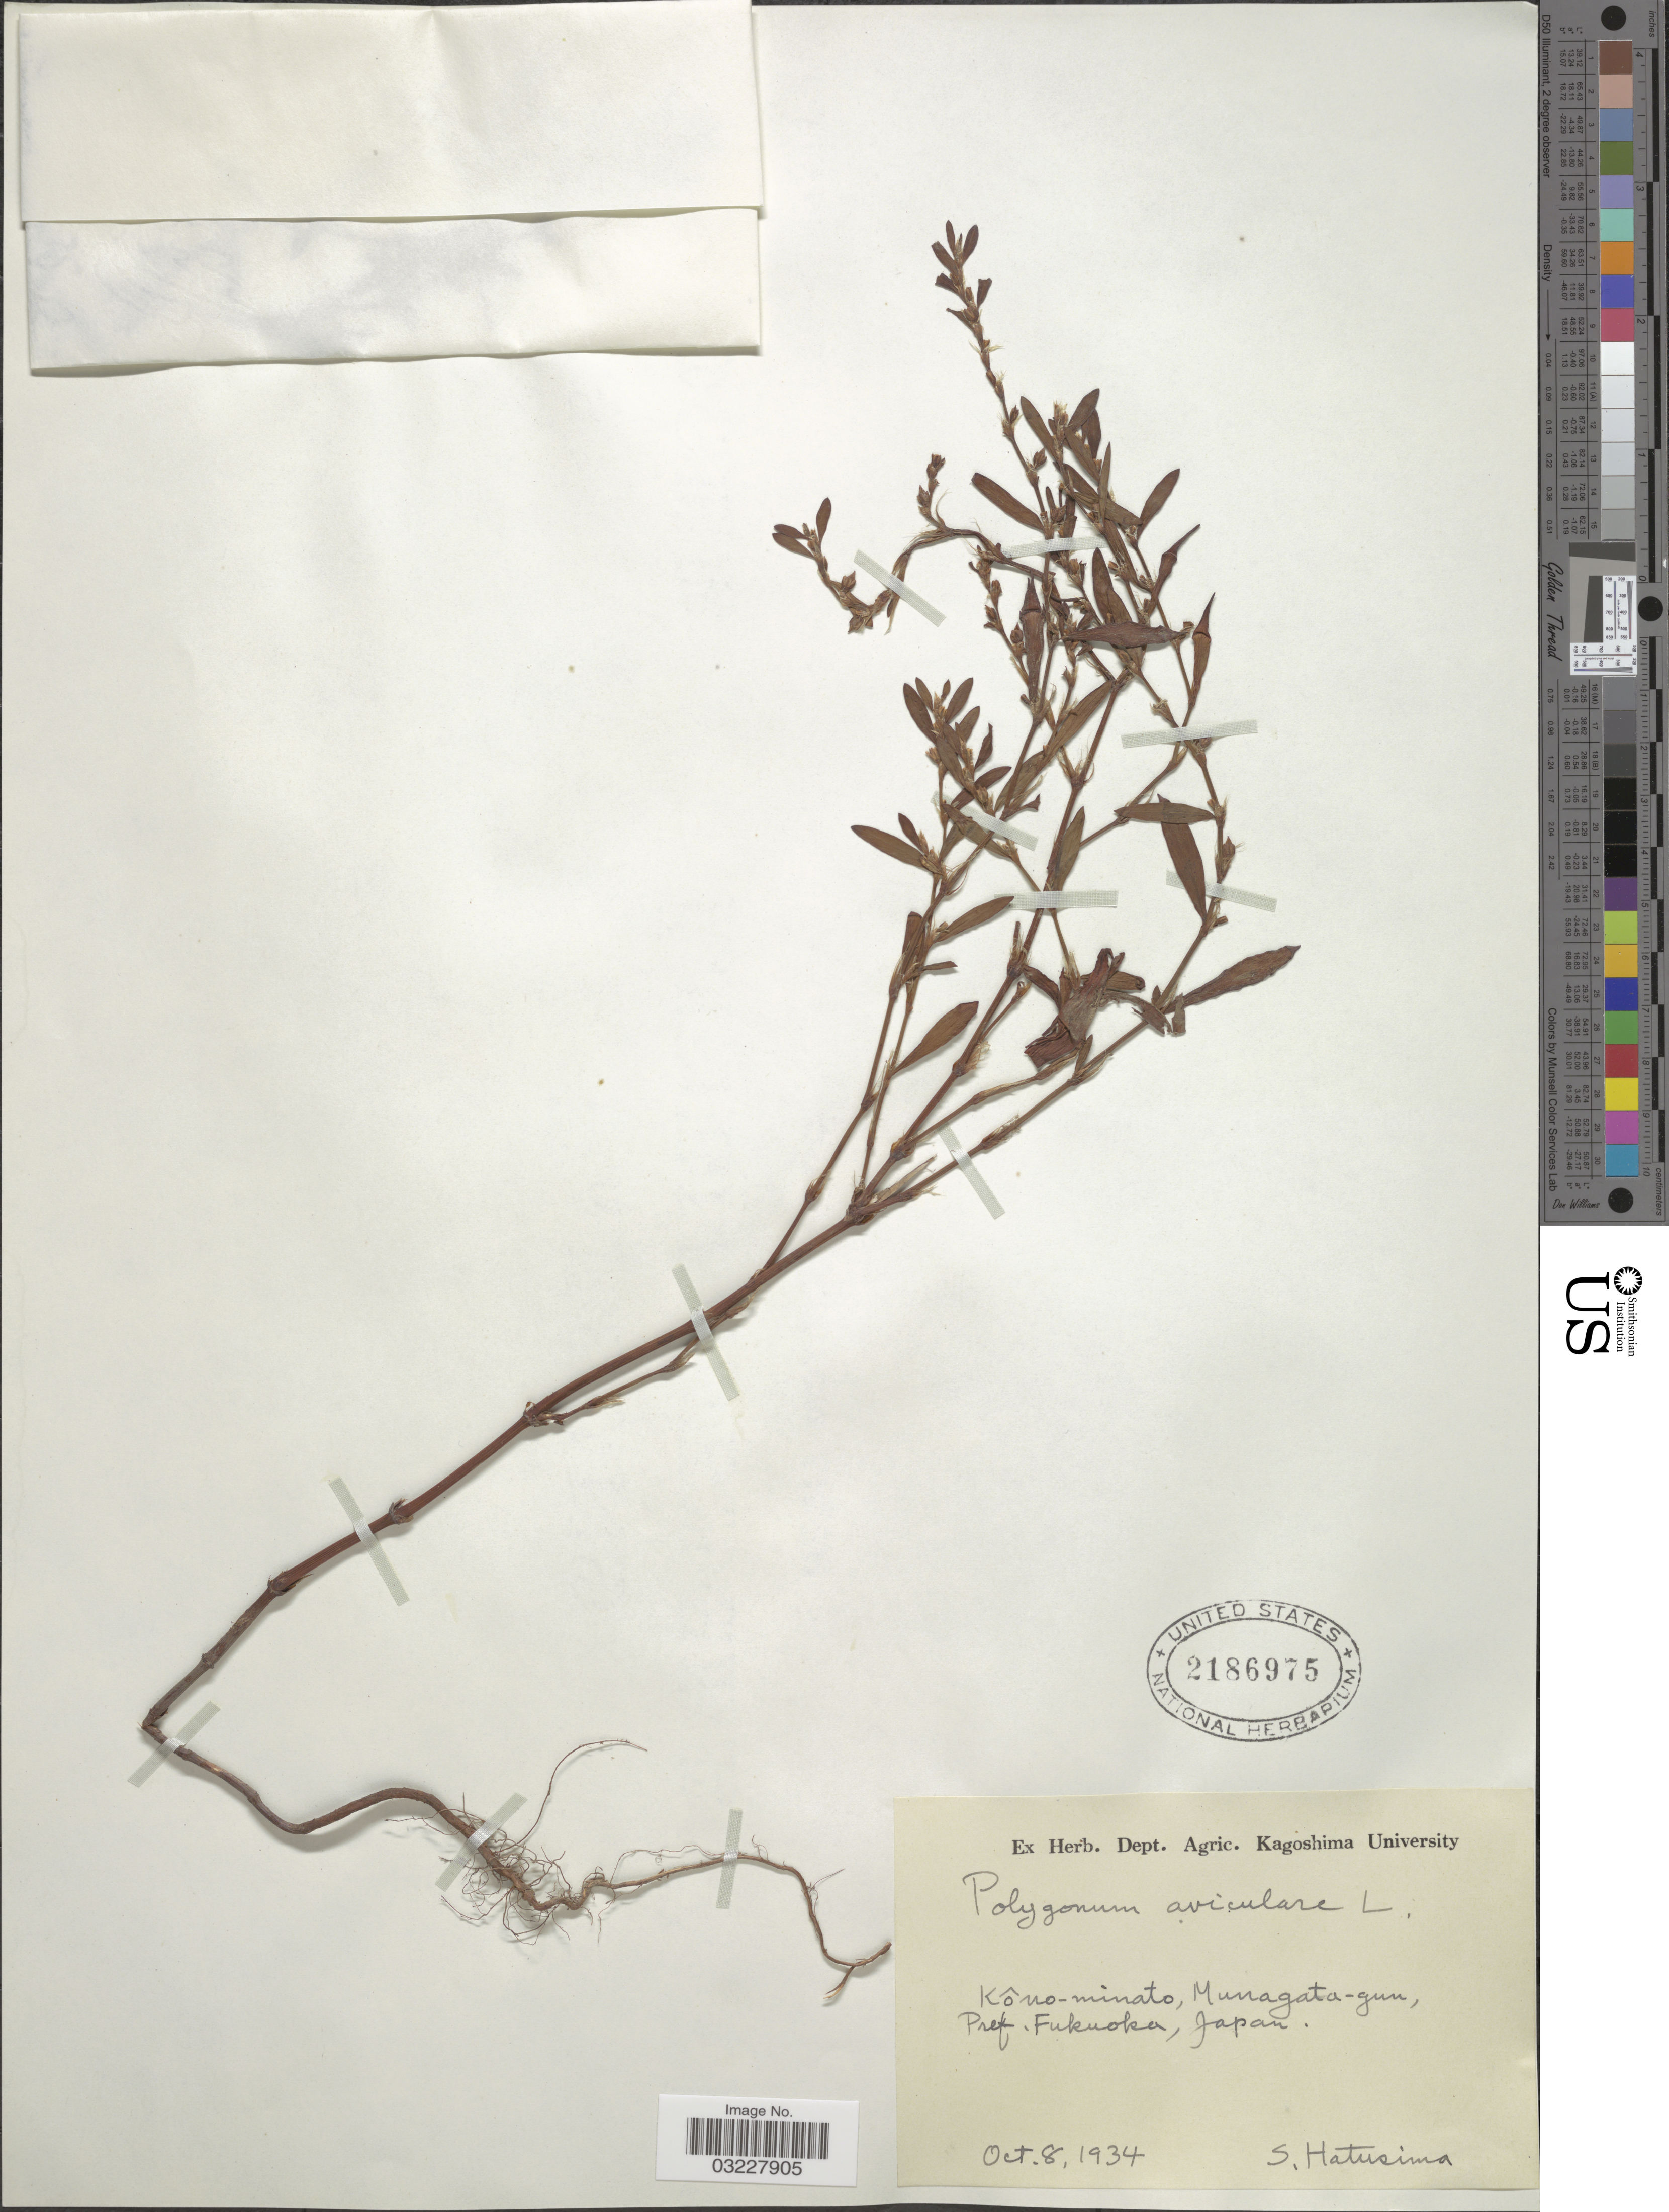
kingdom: Plantae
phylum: Tracheophyta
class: Magnoliopsida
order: Caryophyllales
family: Polygonaceae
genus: Polygonum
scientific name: Polygonum aviculare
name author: L.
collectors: S. Hatusima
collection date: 1934-10-08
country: Japan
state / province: Hukuoka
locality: Kôno-minato, Munagata-gun, Pref. Fukuoka.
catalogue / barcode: US 2186975